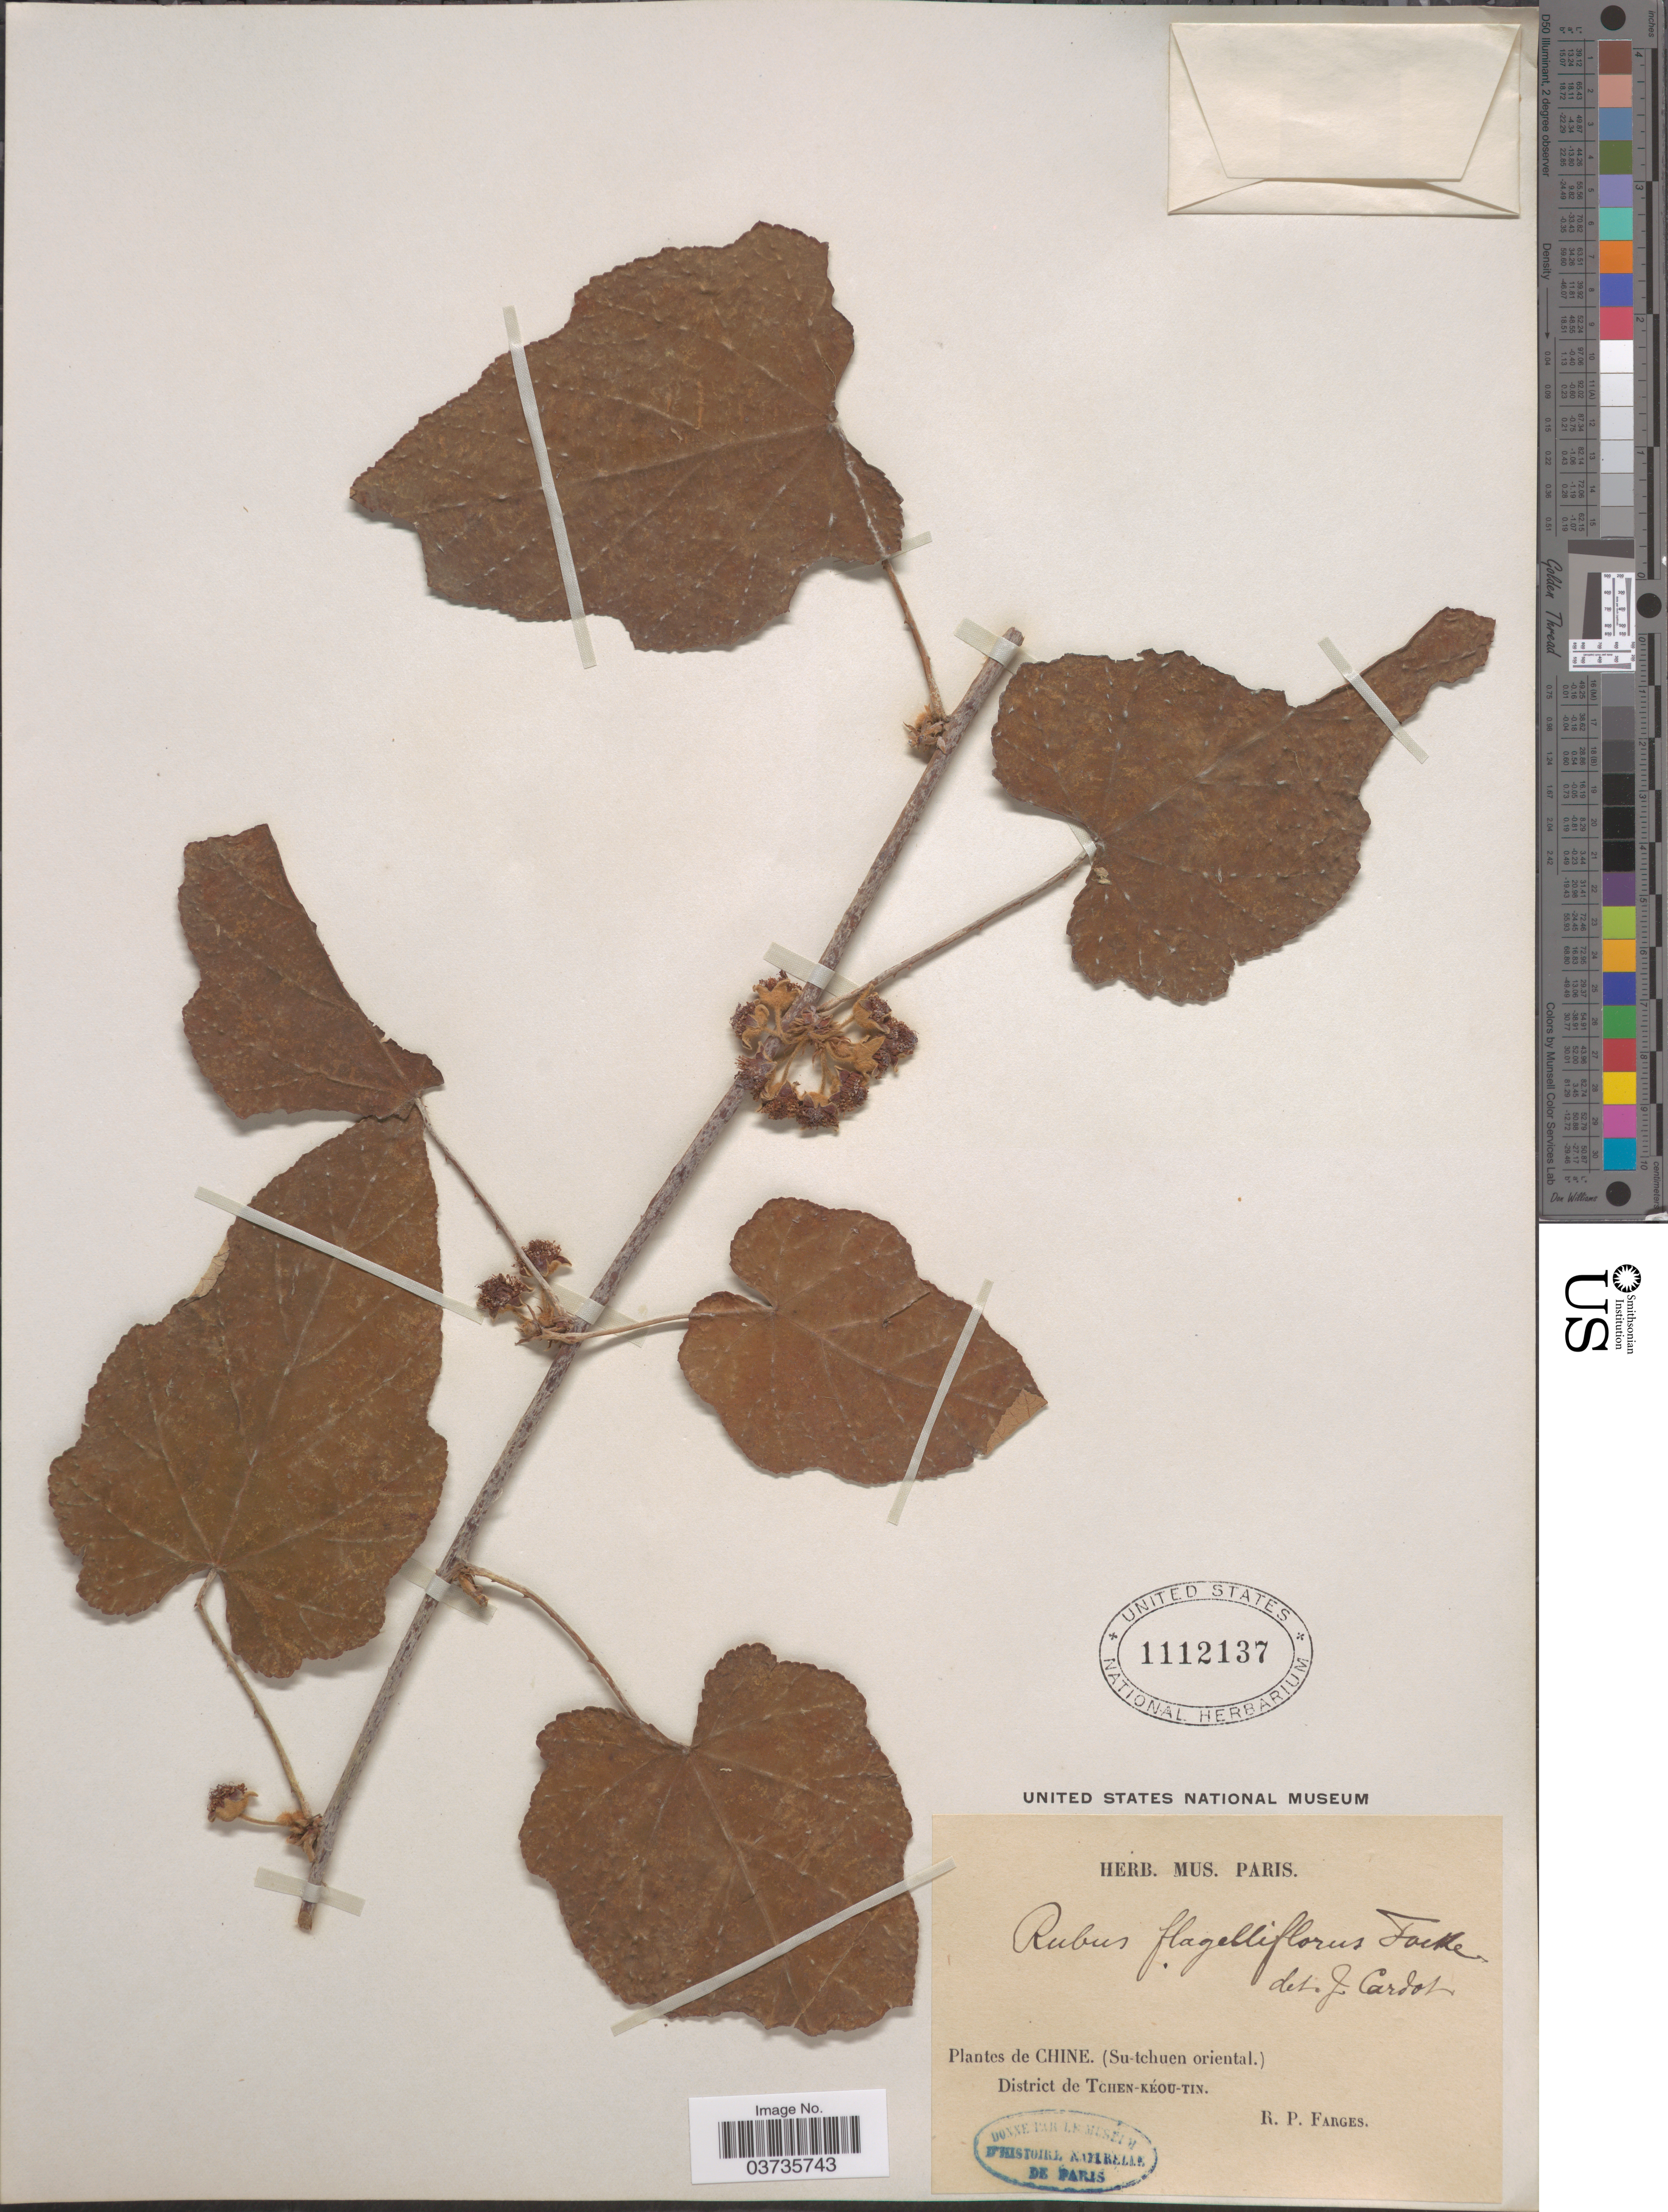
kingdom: Plantae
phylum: Tracheophyta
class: Magnoliopsida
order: Rosales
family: Rosaceae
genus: Rubus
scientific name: Rubus flagelliflorus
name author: Focke in Diels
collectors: R. Farges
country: China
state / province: Sichuan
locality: (Su-tchuen oriental). District de Tchen-Kéou-Tin.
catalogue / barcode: US 1112137